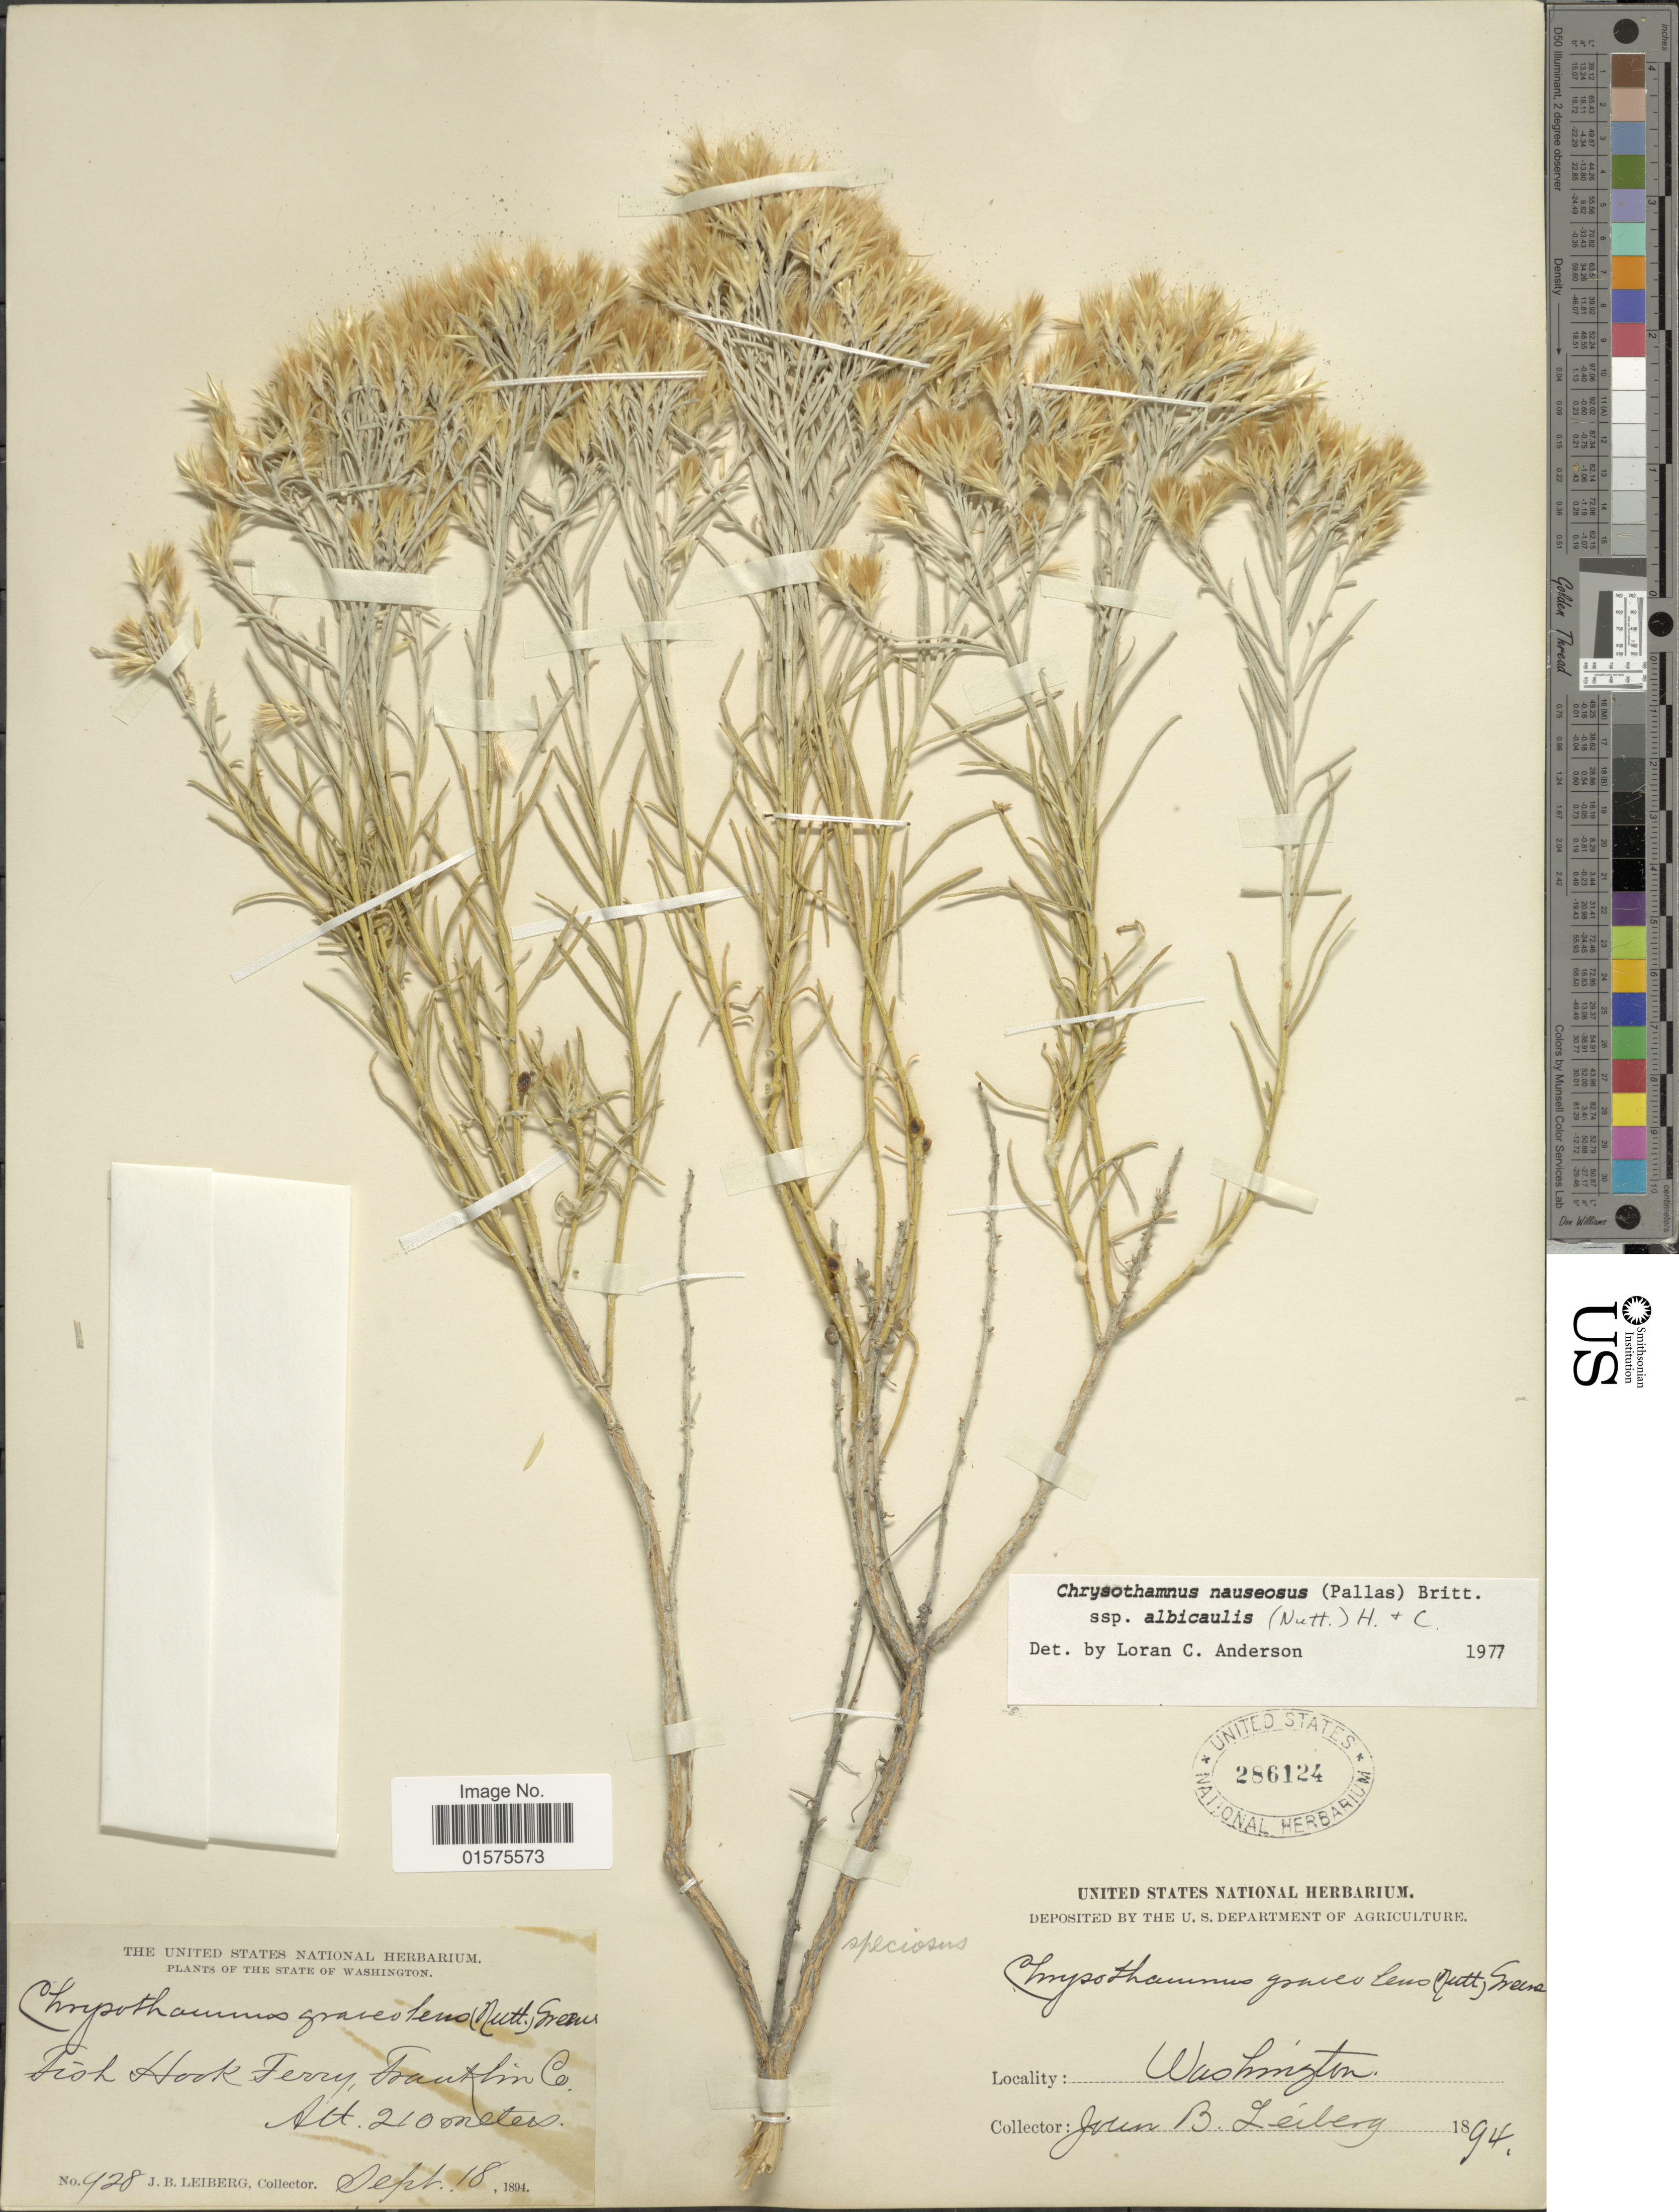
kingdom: Plantae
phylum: Tracheophyta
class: Magnoliopsida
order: Asterales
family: Asteraceae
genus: Ericameria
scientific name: Ericameria nauseosa var. speciosa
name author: (Nutt.) G.L. Nesom & G.I. Baird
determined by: Urbatsch, Lowell E., Curator (LSU), Louisiana State University (UNITED STATES)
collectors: J. Leiberg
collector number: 9281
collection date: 1894-09-18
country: United States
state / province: Washington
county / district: Franklin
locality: Fish Hook Ferry, Franklin Co.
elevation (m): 210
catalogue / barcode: US 286124